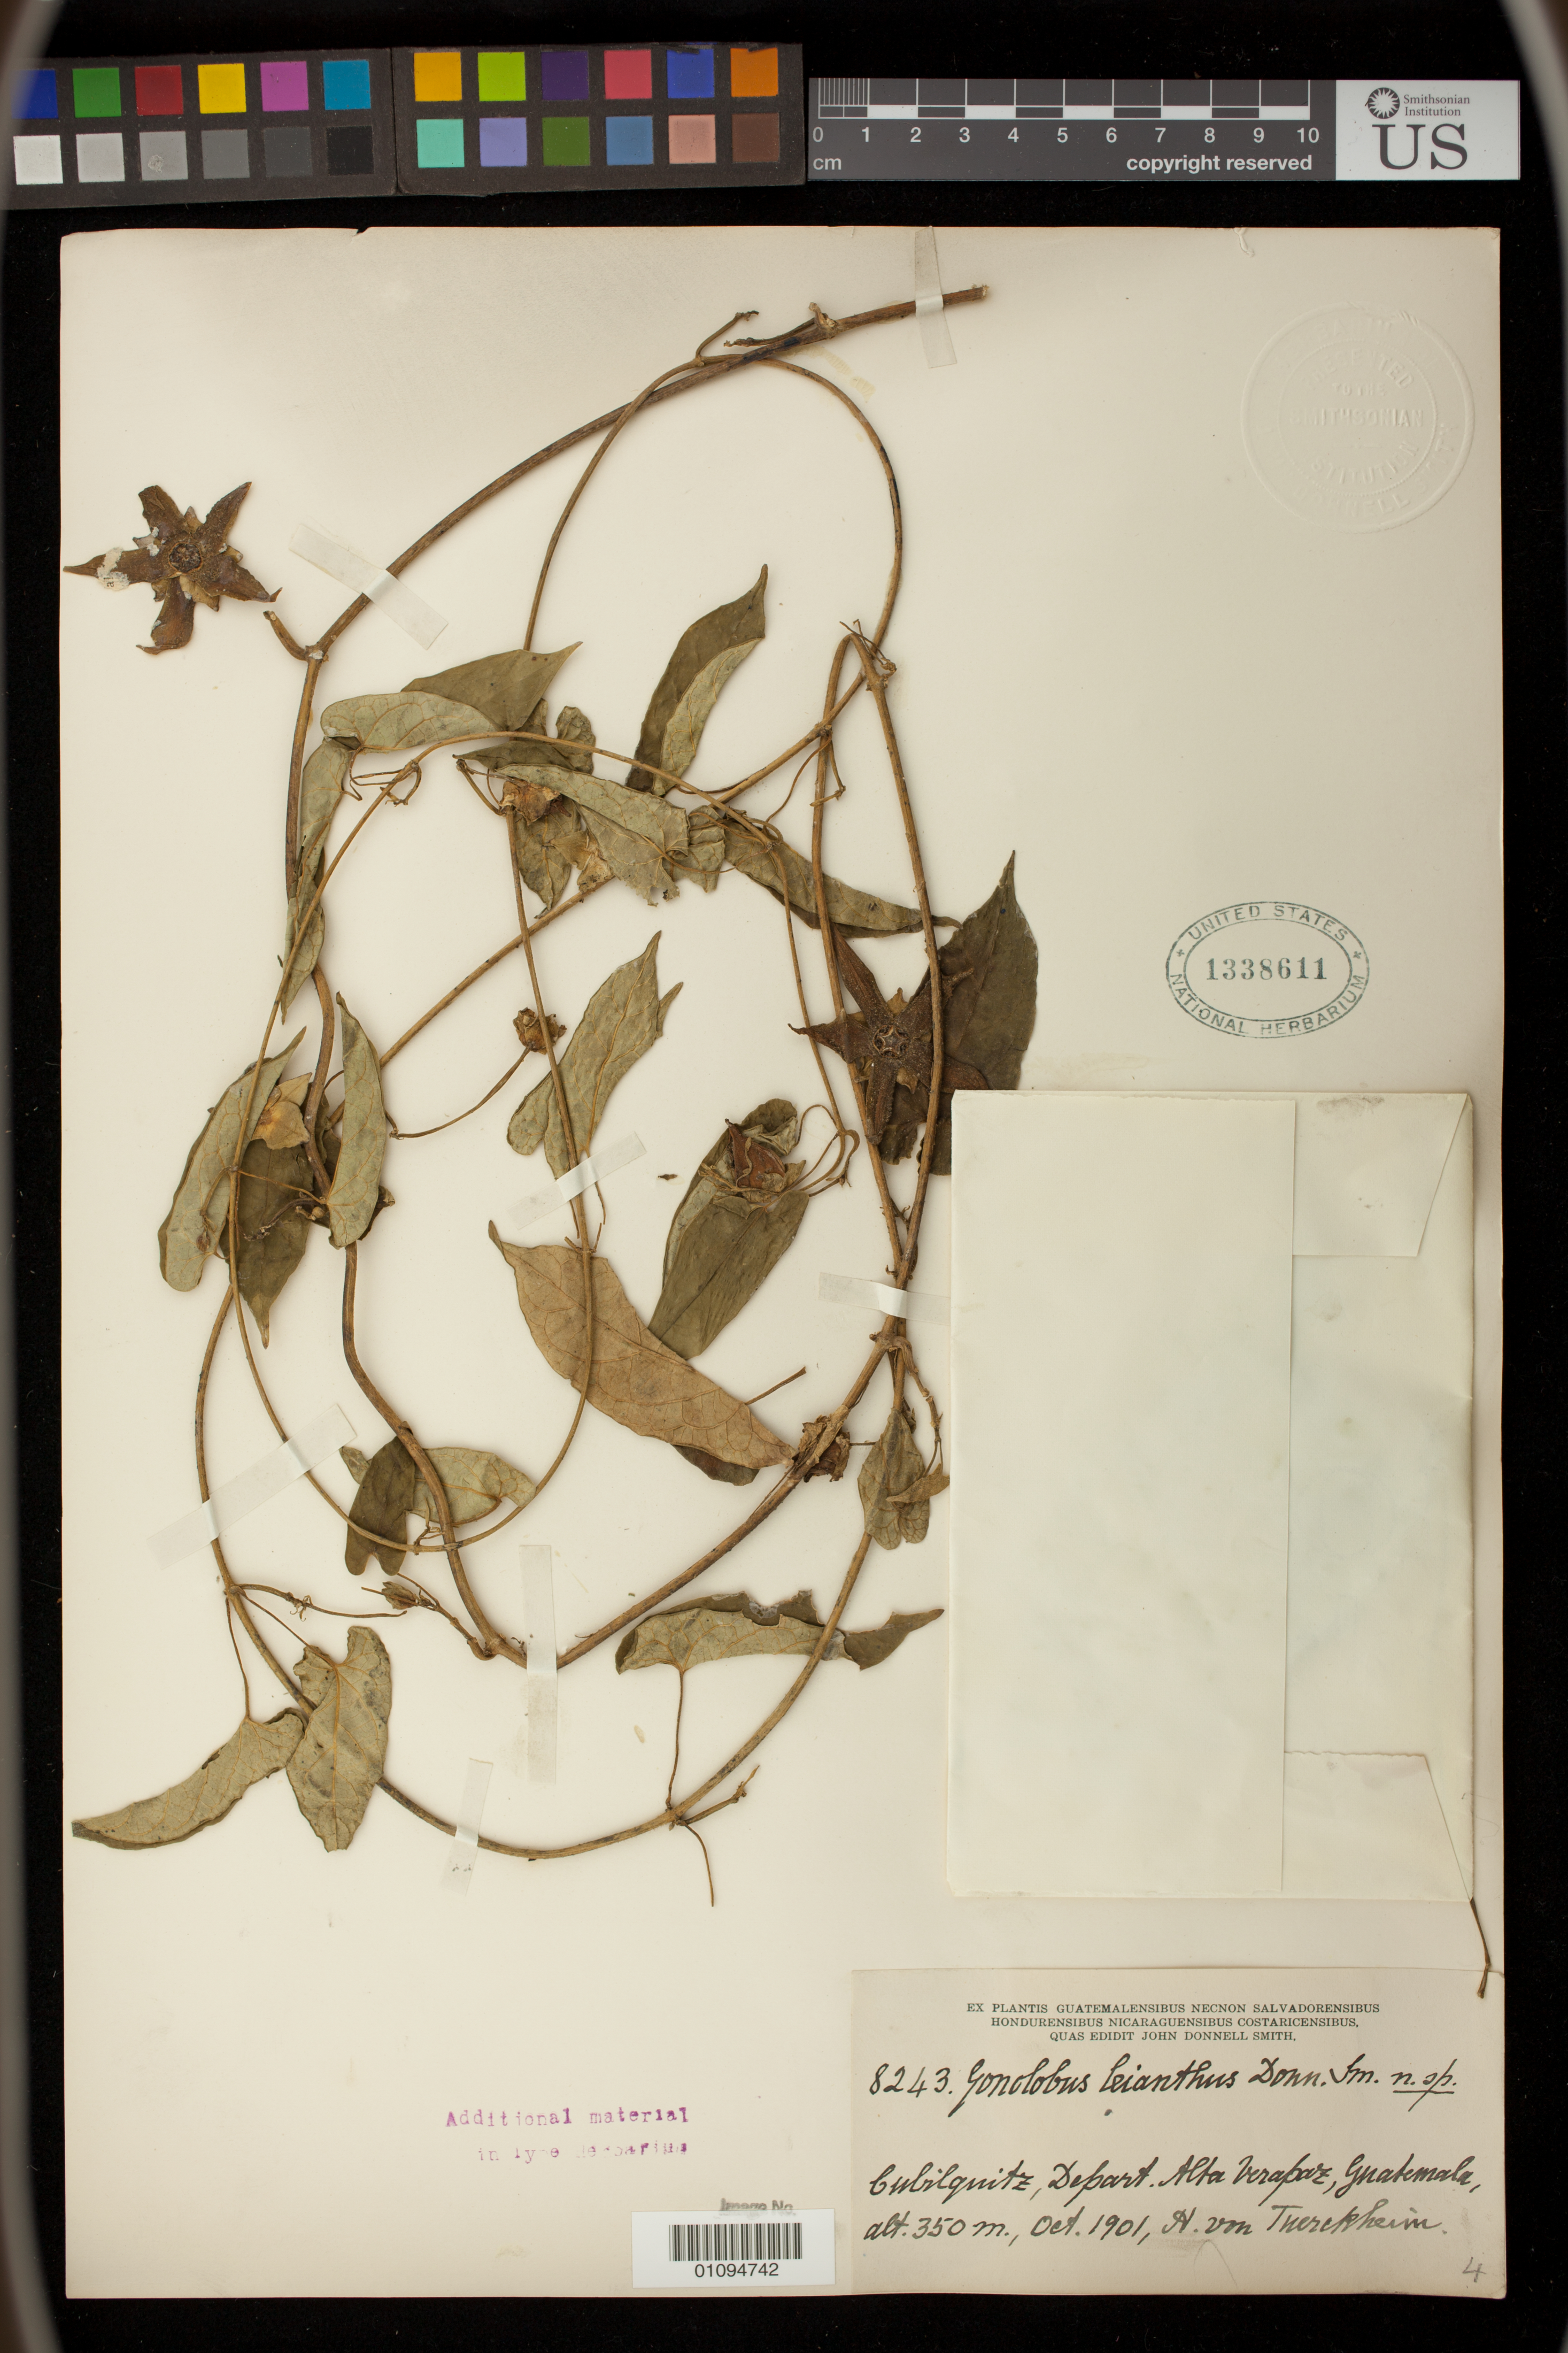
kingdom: Plantae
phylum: Tracheophyta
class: Magnoliopsida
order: Gentianales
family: Apocynaceae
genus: Gonolobus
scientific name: Gonolobus leianthus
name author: Donn. Sm.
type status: Type Collection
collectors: H. von Türckheim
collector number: J.D.S. 8243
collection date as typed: Oct 1901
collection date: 1901-10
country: Guatemala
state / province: Alta Verapaz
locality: Cubilquitz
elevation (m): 350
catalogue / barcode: US 1338611